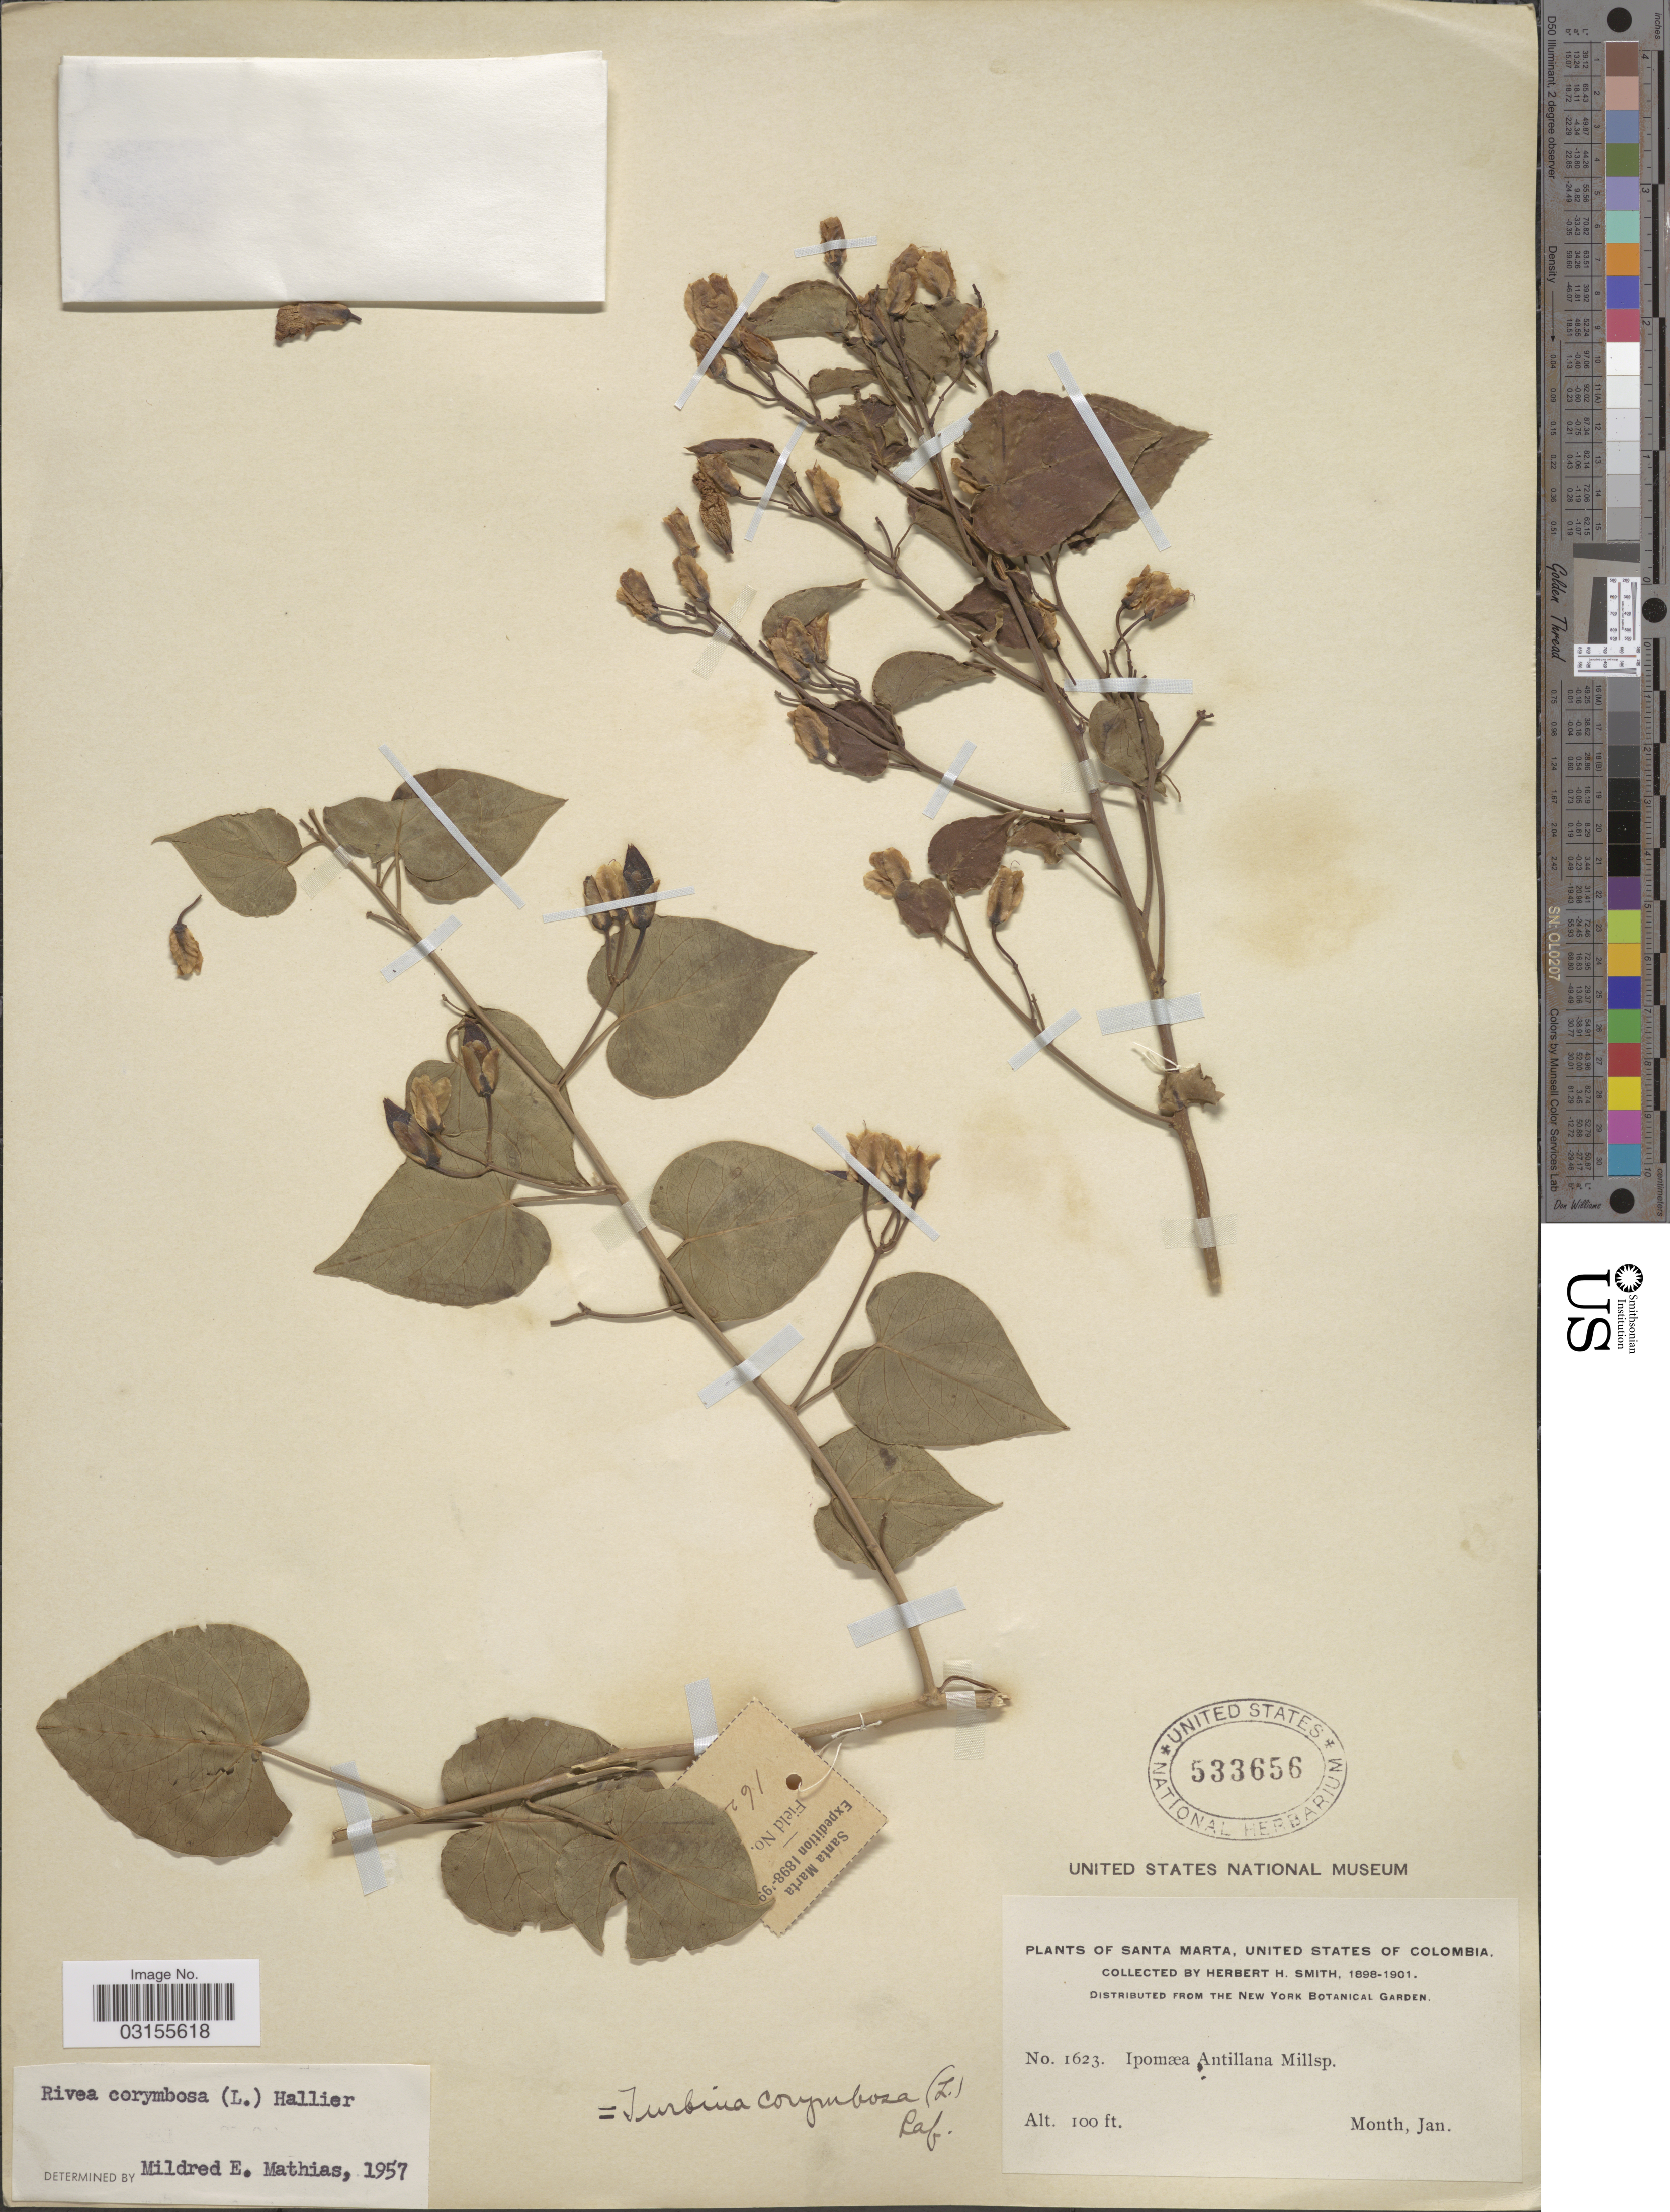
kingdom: Plantae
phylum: Tracheophyta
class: Magnoliopsida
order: Solanales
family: Convolvulaceae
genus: Turbina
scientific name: Turbina corymbosa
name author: (L.) Raf.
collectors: Herbert H. Smith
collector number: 1623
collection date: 1898-01/1901-01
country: Colombia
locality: Santa Marta, United States of Colombia.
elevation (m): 30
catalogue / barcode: US 533656